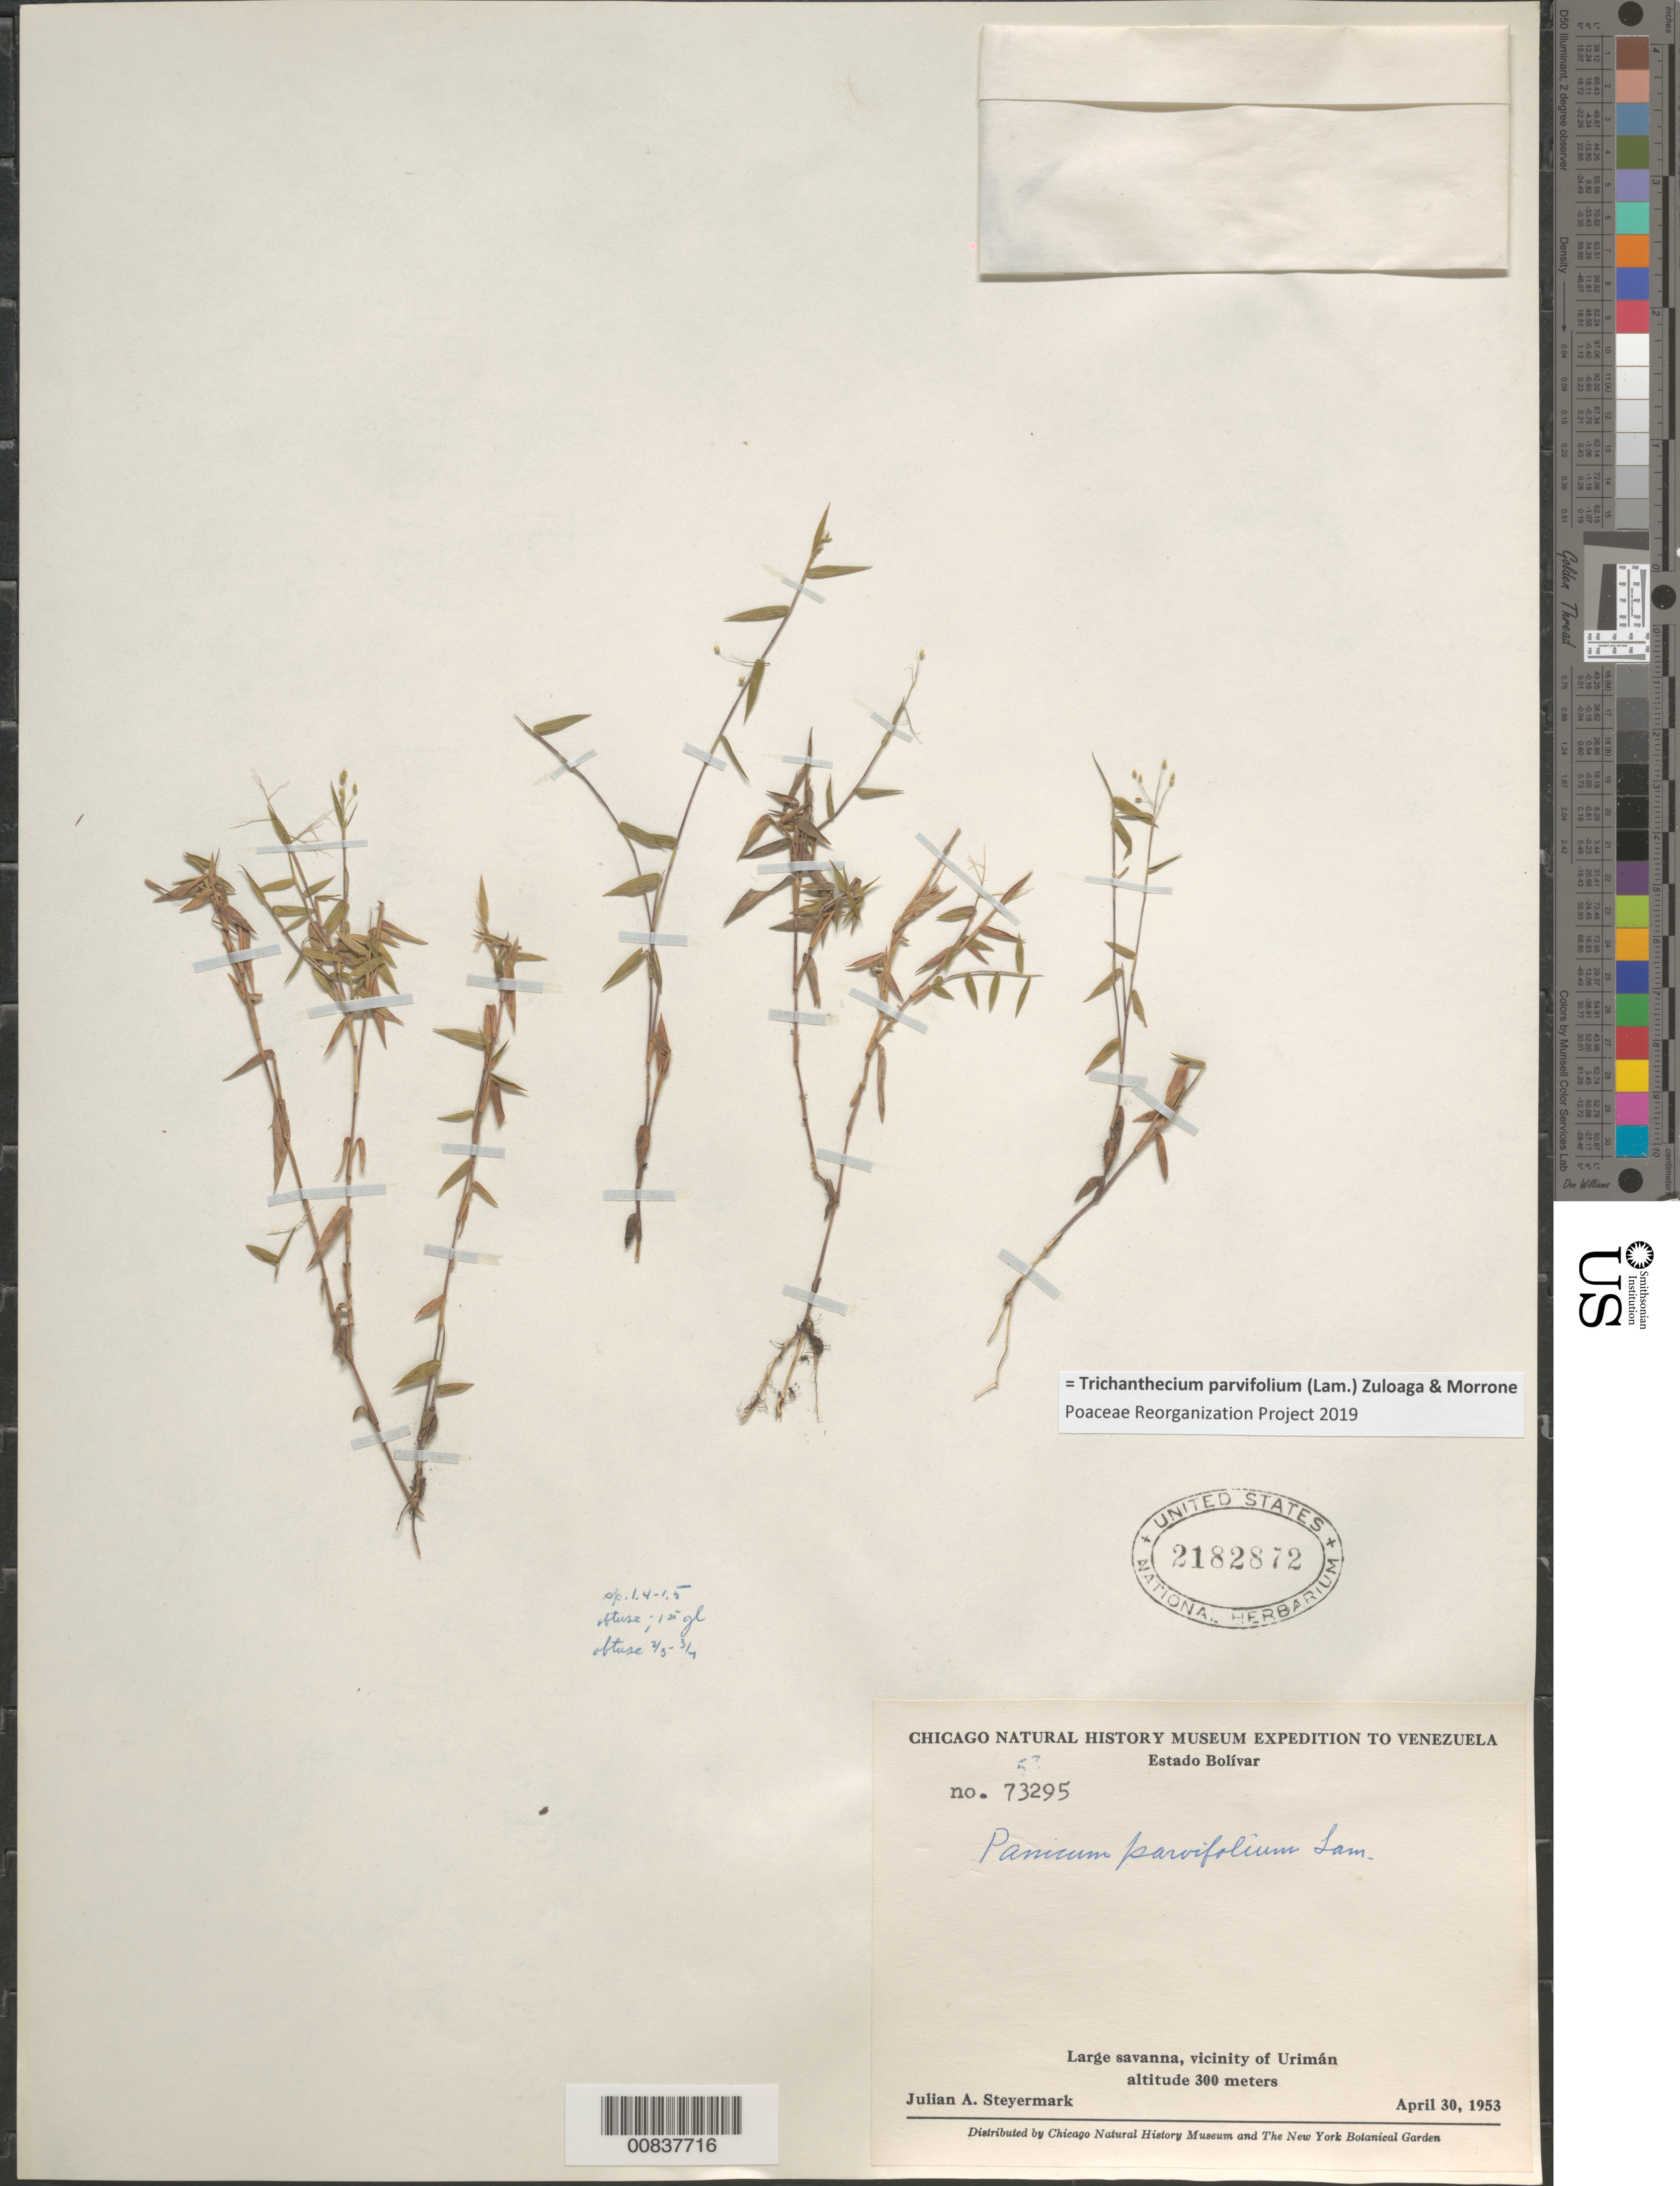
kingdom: Plantae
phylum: Tracheophyta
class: Liliopsida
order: Poales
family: Poaceae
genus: Trichanthecium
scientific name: Trichanthecium parvifolium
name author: (Lam.) Zuloaga & Morrone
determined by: Poaceae Reorganization Project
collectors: J. Steyermark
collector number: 73295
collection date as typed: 30-Apr-53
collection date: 1953-04-30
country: Venezuela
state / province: Bolívar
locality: Urimán, vicinity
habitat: Large savanna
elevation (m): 300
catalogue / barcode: US 2182872